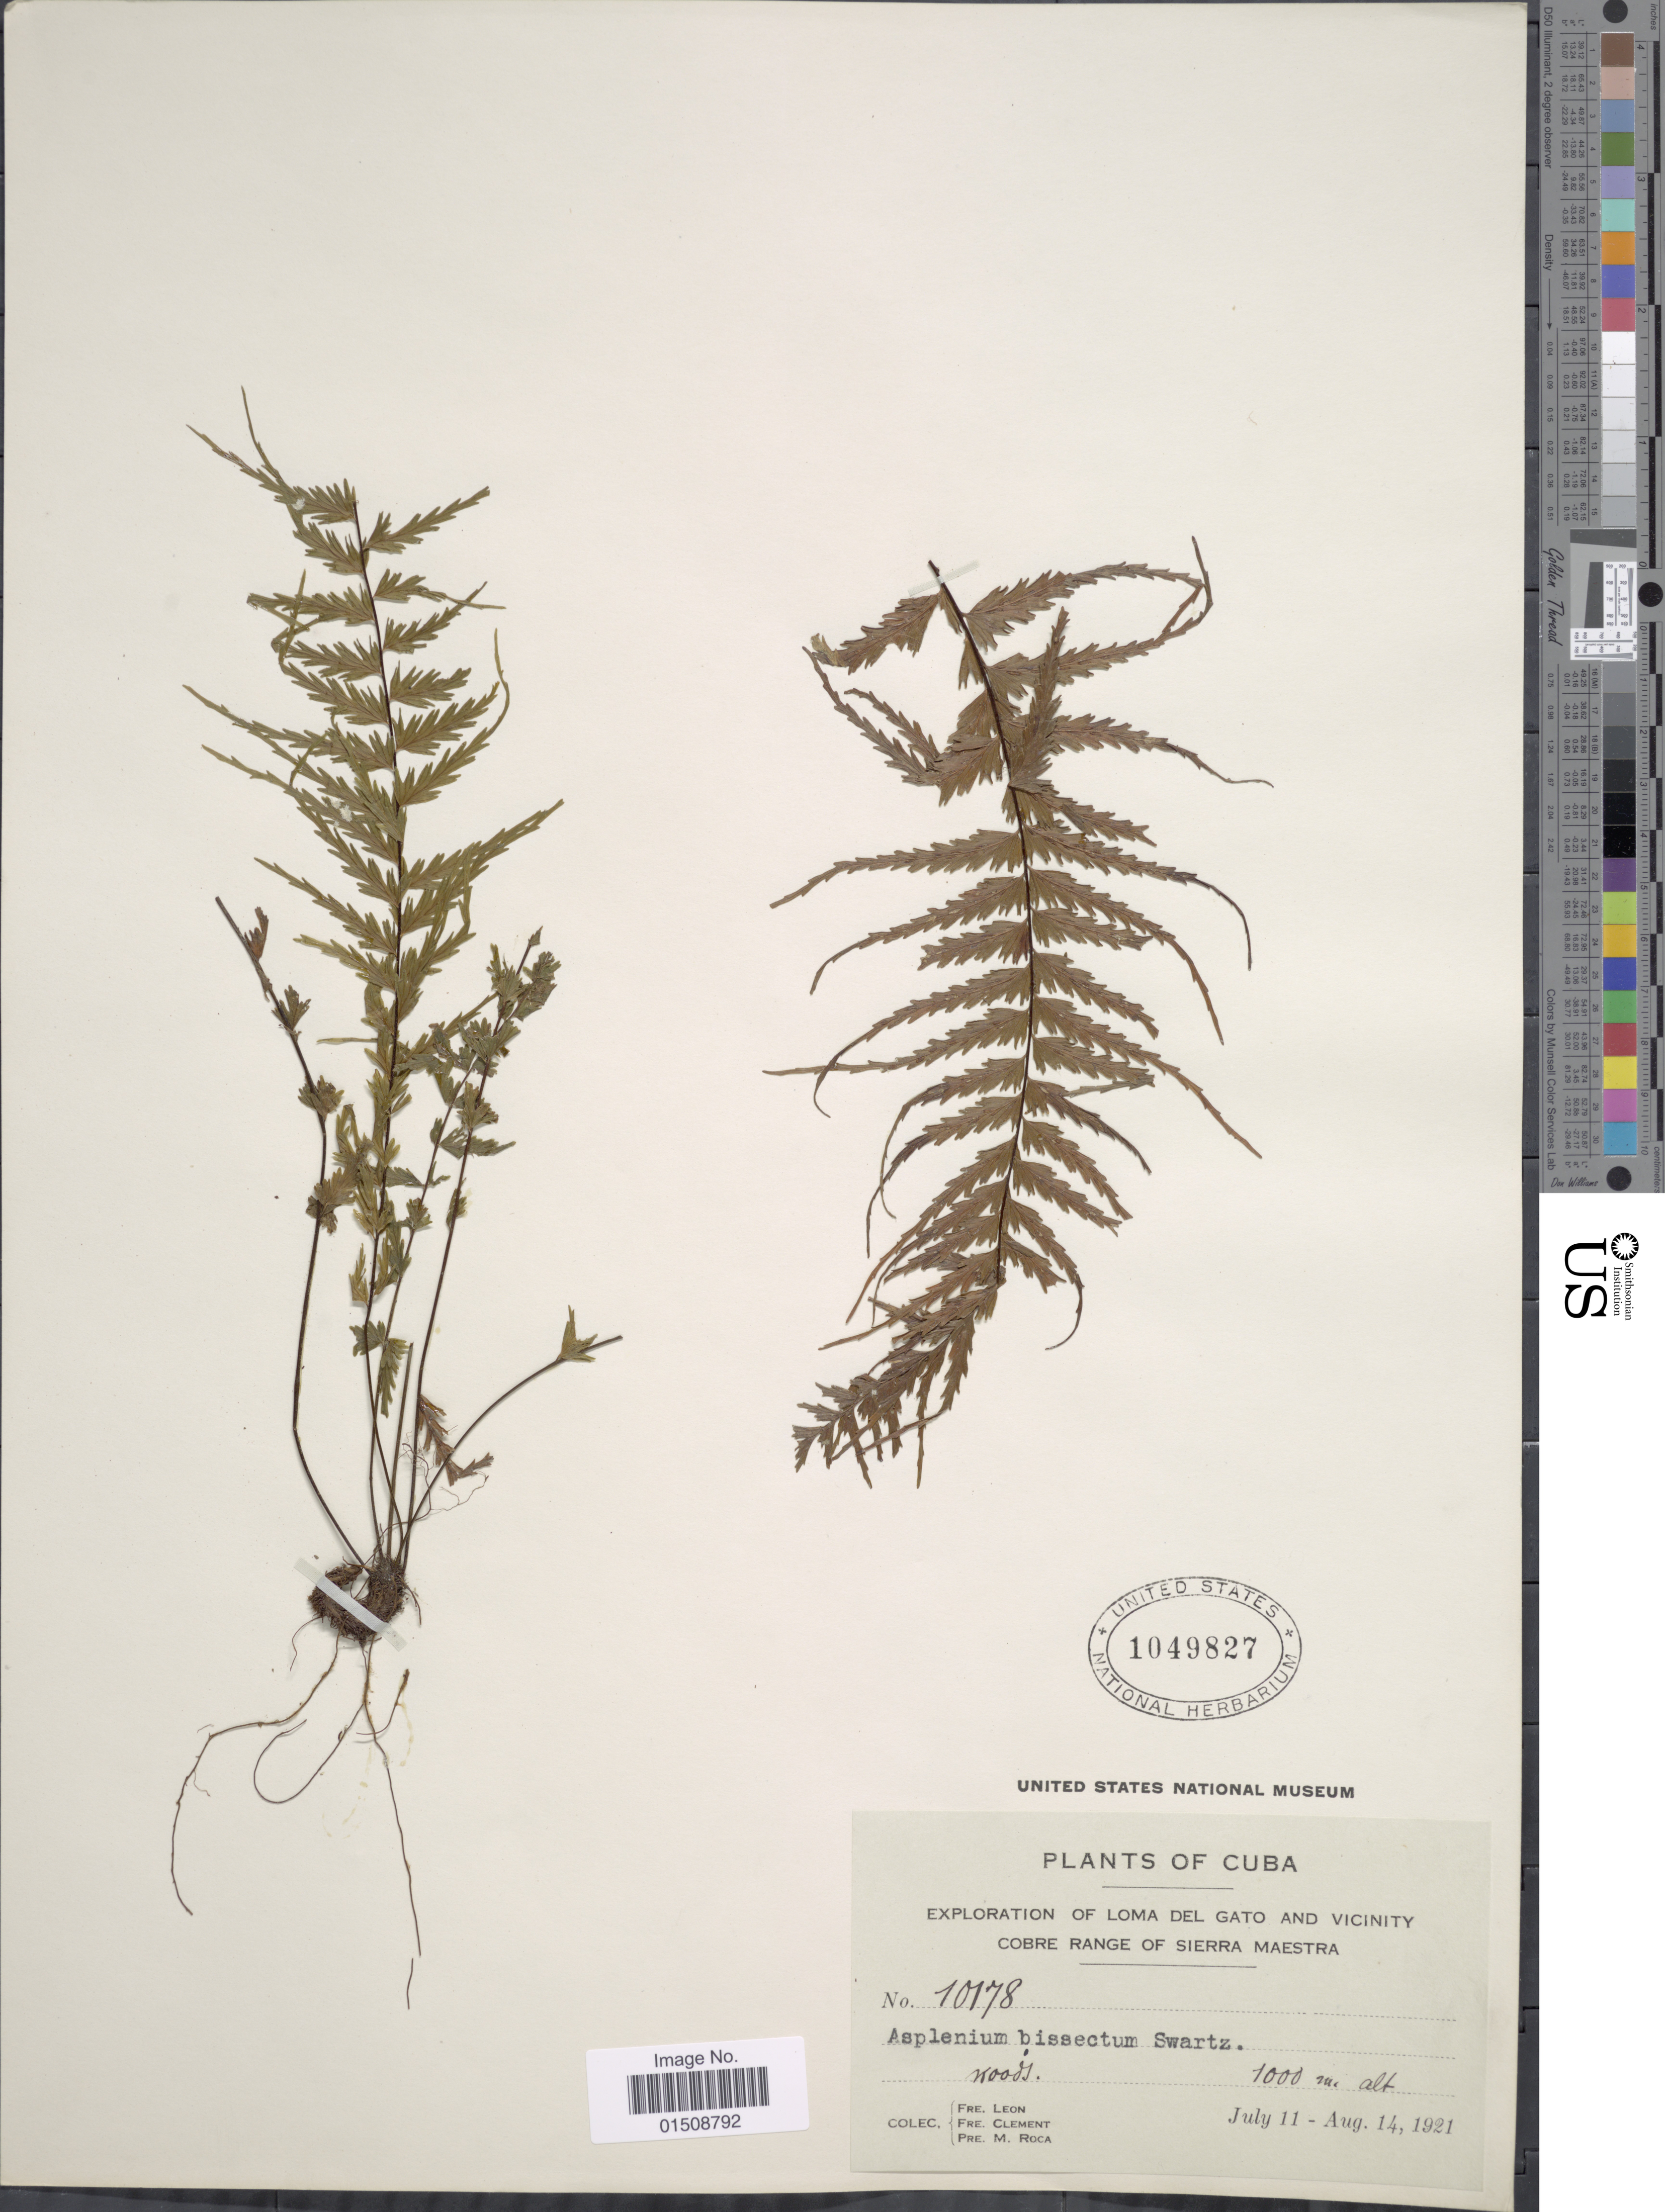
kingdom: Plantae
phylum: Tracheophyta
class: Polypodiopsida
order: Polypodiales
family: Aspleniaceae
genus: Asplenium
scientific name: Asplenium dissectum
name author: Sw.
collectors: Bro. León, B. Clement & M. Roca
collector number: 10178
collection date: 1921-07-11/1921-08-14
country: Cuba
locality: Loma del Gato and vicinity, cobre range of Sierra Maestra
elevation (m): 1000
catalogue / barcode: US 1048827